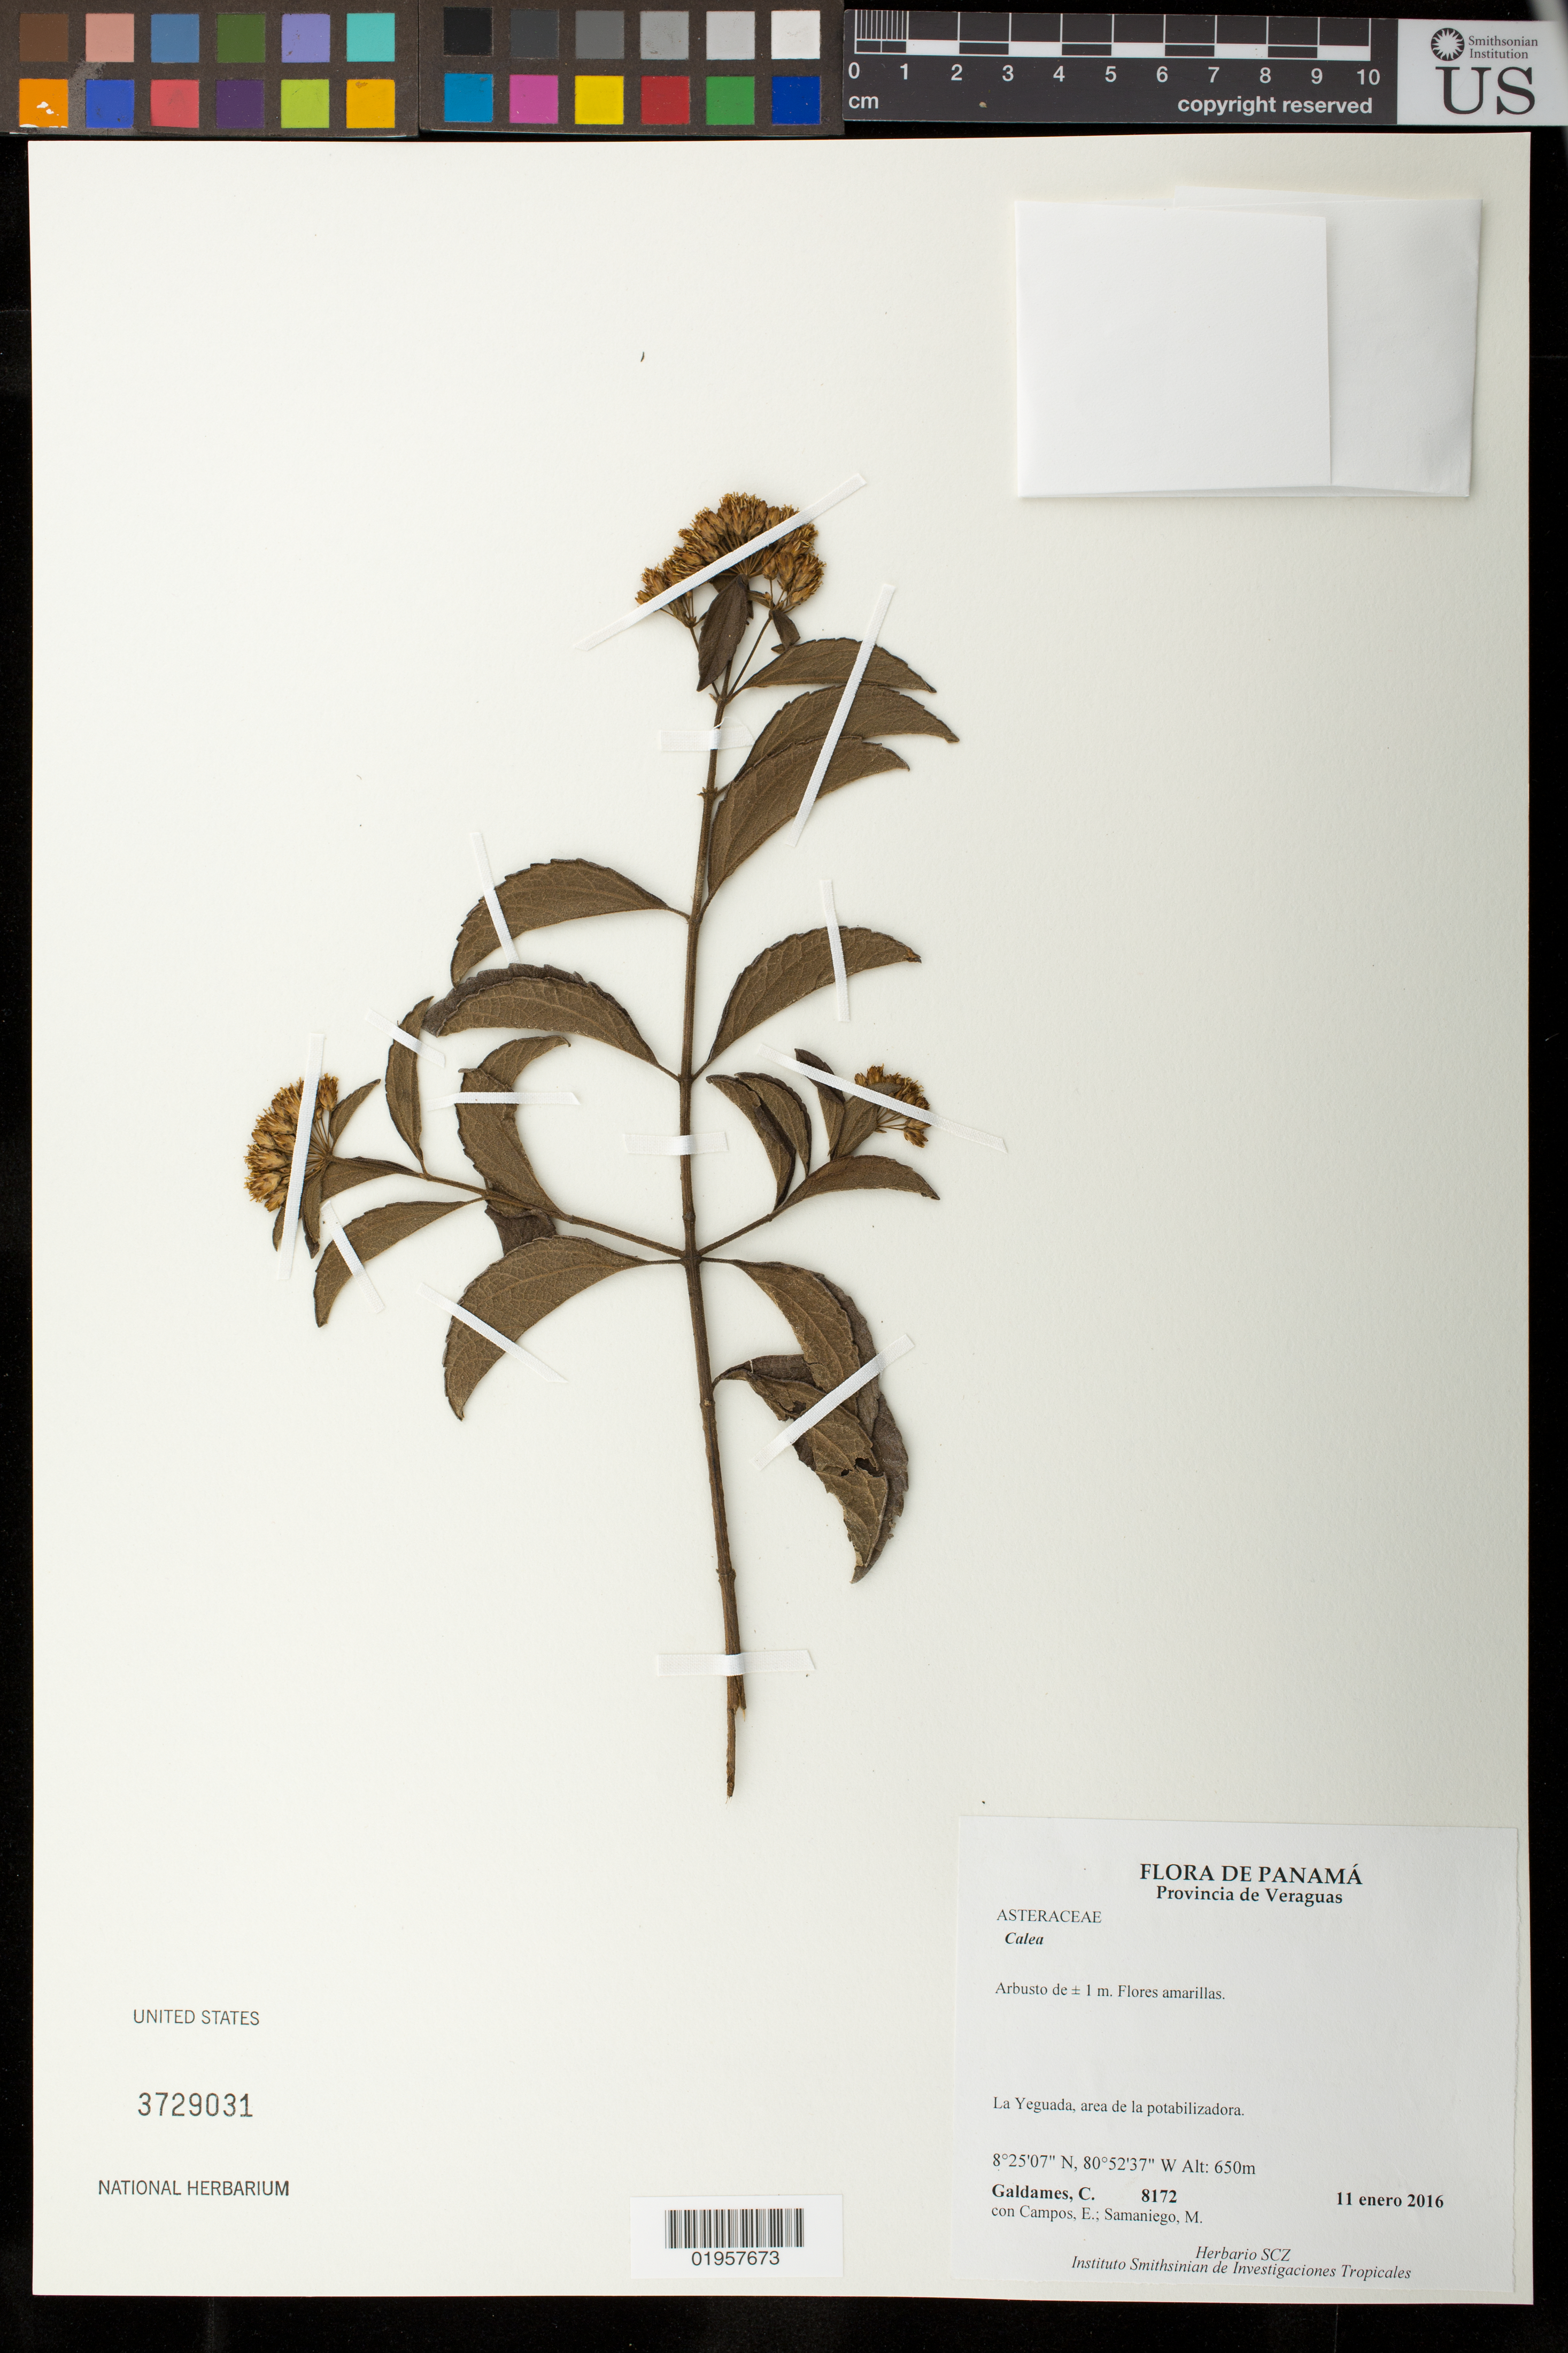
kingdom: Plantae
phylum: Tracheophyta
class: Magnoliopsida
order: Asterales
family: Asteraceae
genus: Calea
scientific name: Calea prunifolia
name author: Kunth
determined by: Bueno, Vinicius Resende, (ICN), Universidade Federal do Rio Grande do Sul (BRAZIL)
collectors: C. Galdames, E. Campos & M. Samaniego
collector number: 8172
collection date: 2016-01-11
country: Panama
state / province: Veraguas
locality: La Yeguada, area de la potbilizadora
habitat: Area de la potbilizadora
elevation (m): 650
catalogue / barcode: US 3729031